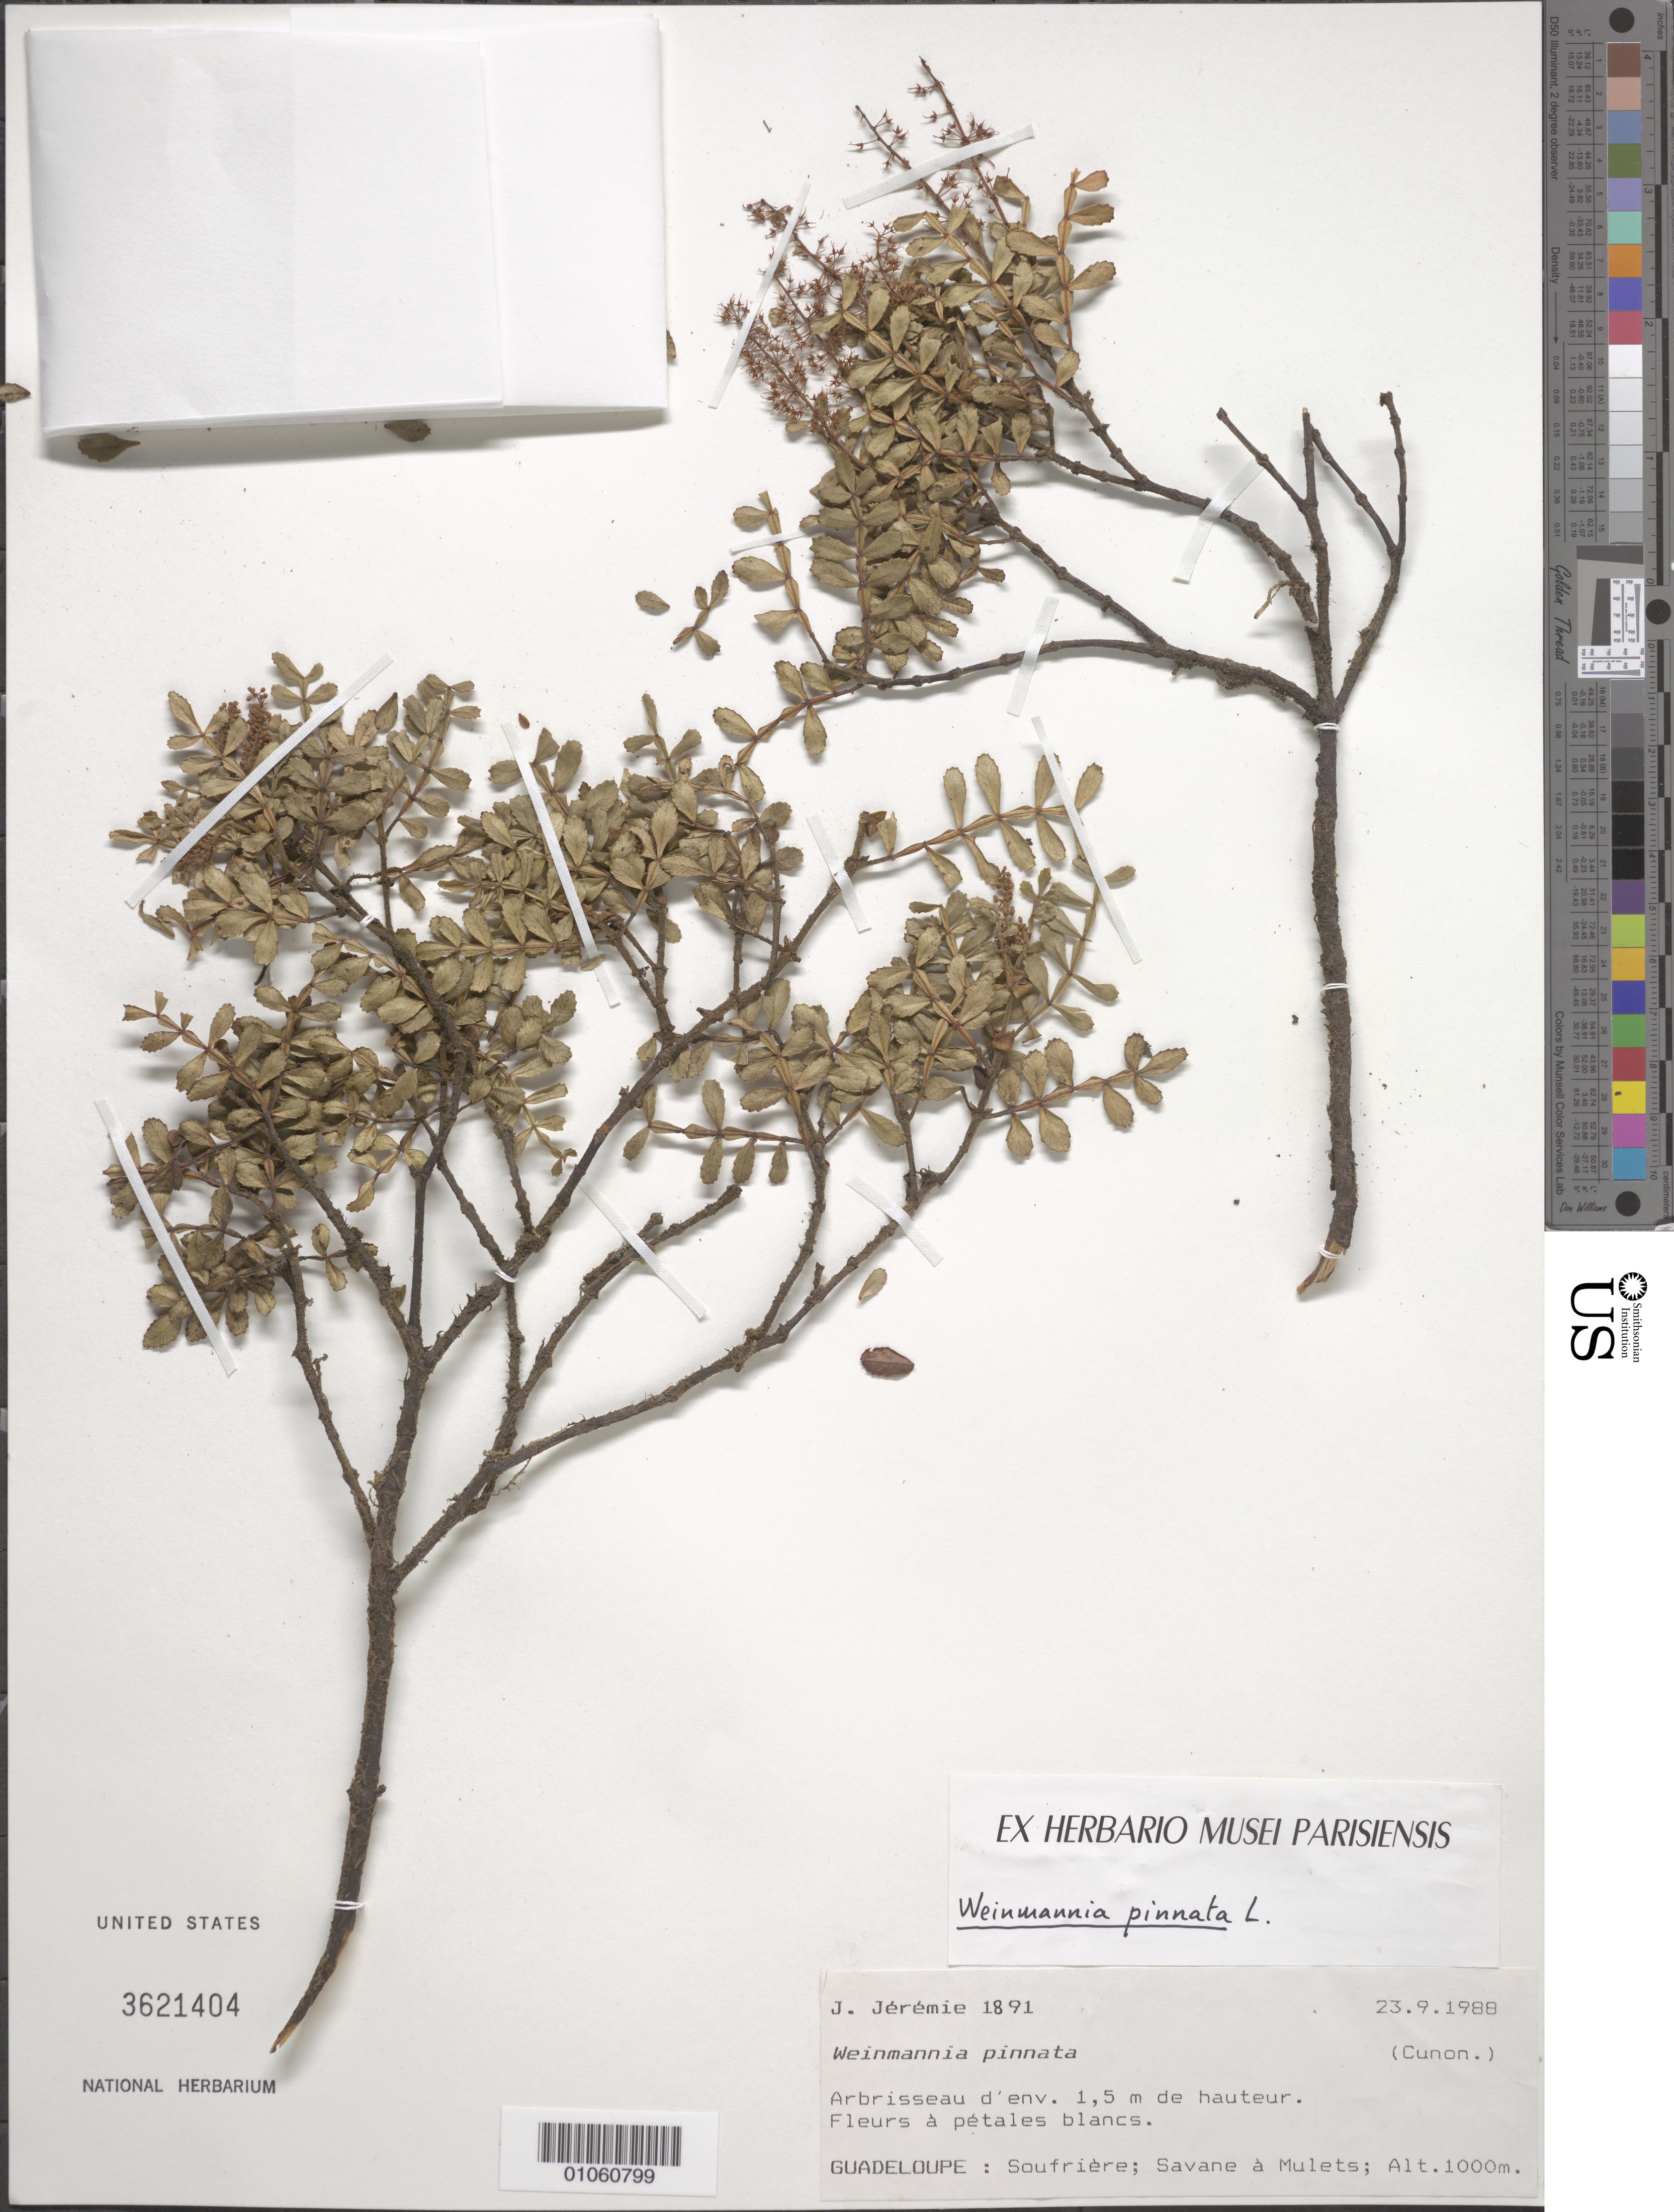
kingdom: Plantae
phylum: Tracheophyta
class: Magnoliopsida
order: Oxalidales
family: Cunoniaceae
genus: Weinmannia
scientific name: Weinmannia pinnata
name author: L.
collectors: J. Jérémie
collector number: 1891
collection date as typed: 23 Sep 1988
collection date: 1988-09-23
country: Guadeloupe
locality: Soufrière; Savane à Mulets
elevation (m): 1000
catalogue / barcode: US 3621404